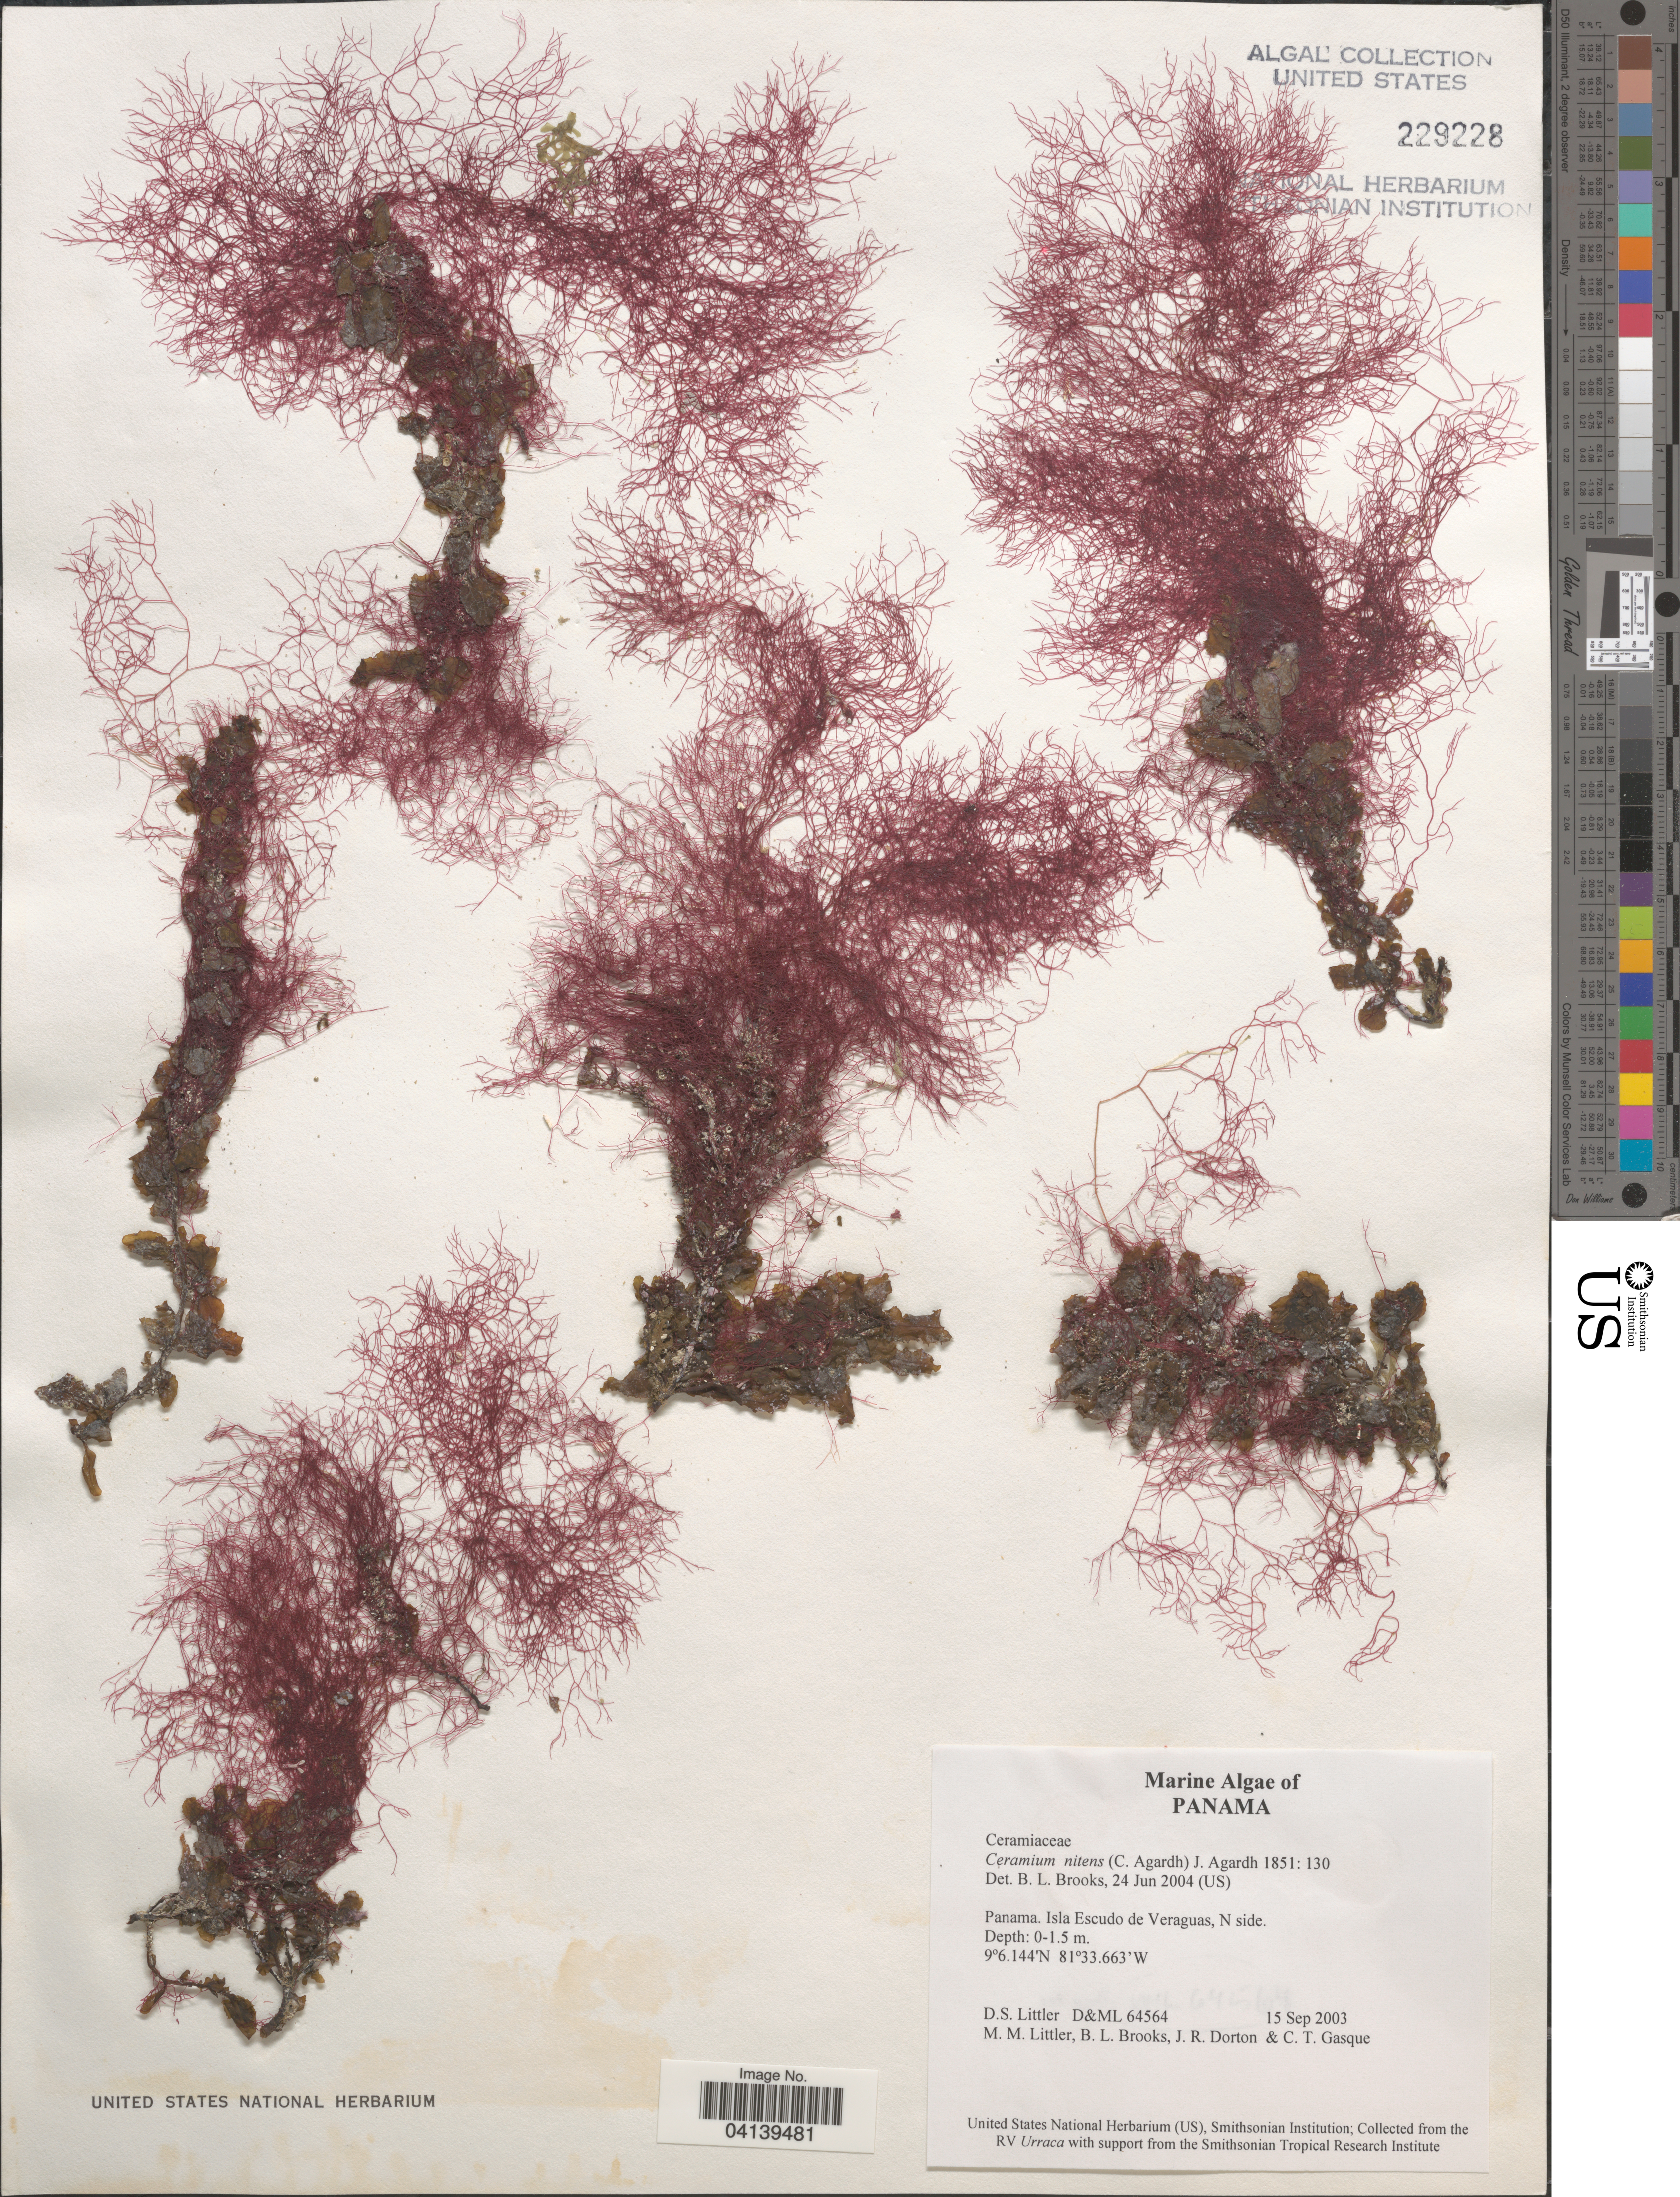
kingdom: Plantae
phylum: Rhodophyta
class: Florideophyceae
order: Ceramiales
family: Ceramiaceae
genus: Ceramium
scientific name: Ceramium nitens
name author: (C. Agardh) J. Agardh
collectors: D. S. Littler, B. Brooks, J. Dorton & C. Gasque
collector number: D&ML64564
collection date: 2003-09-15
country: Panama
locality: Isla Escudo de Veraguas, N side.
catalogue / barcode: US 229228